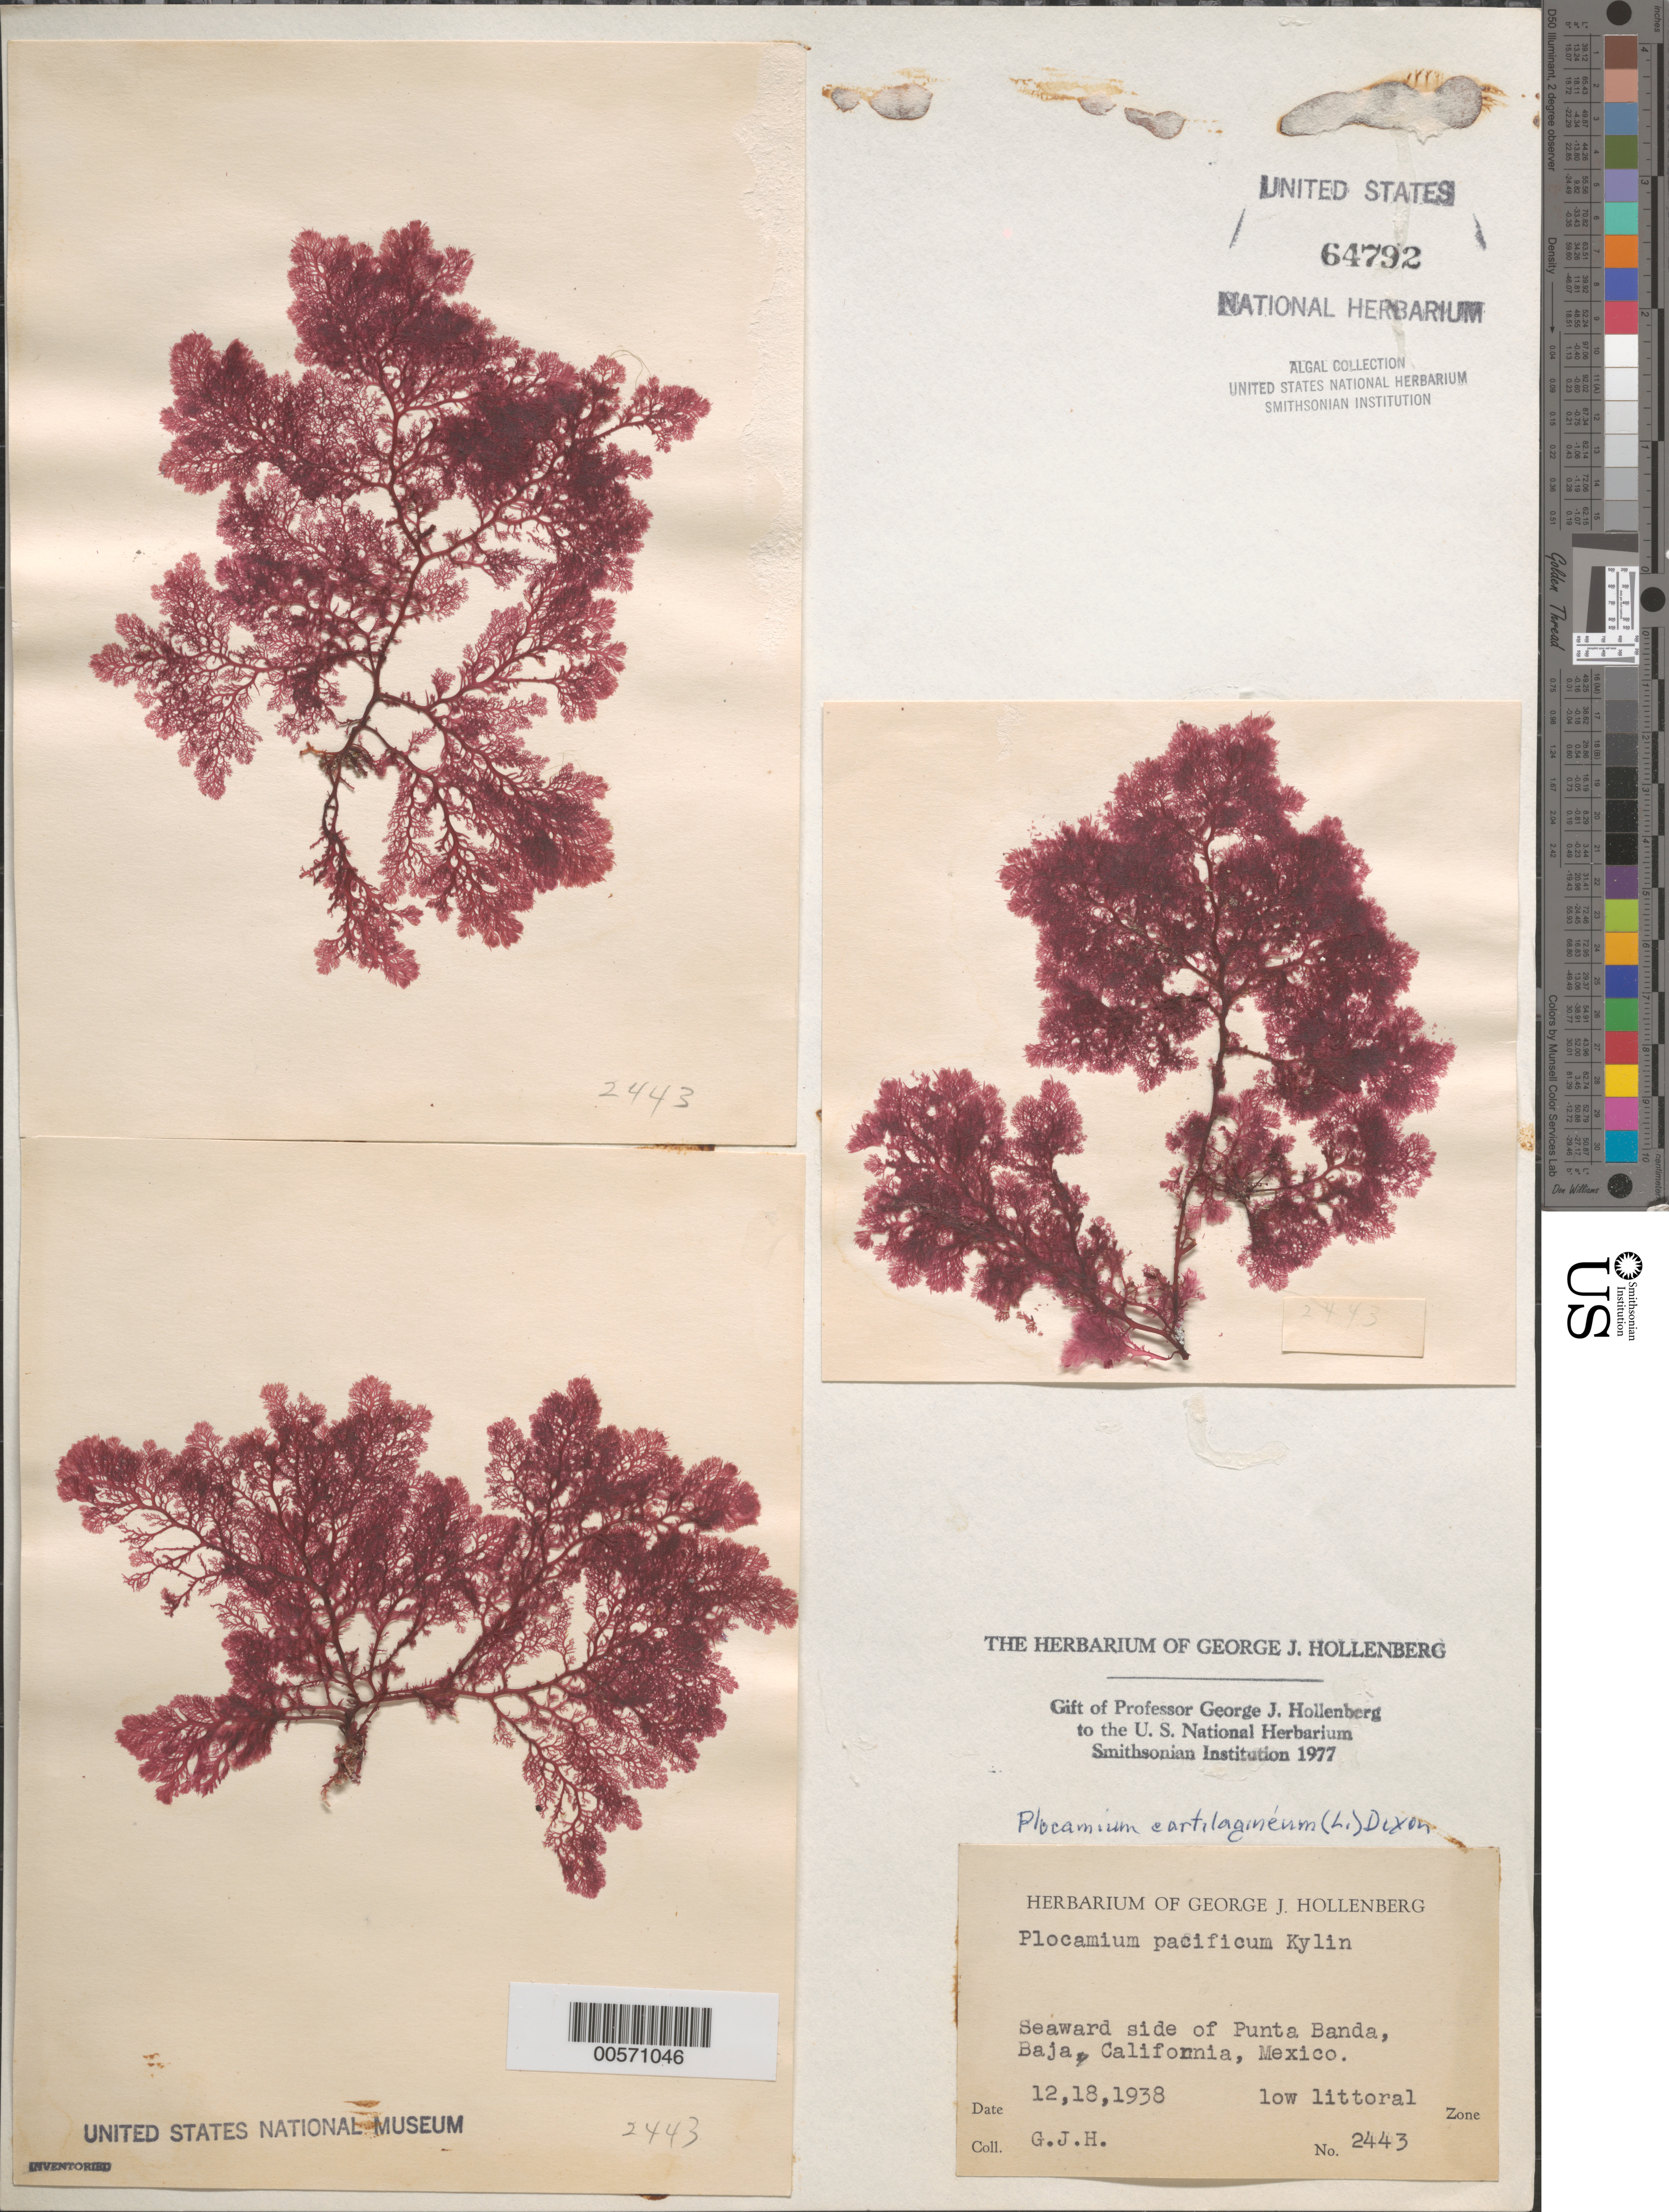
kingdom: Plantae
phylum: Rhodophyta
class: Florideophyceae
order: Plocamiales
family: Plocamiaceae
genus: Plocamium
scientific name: Plocamium cartilagineum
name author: (L.) P.S. Dixon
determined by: Hollenberg, George J.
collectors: G. Hollenberg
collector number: GJH 2443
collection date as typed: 18 Dec 1938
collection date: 1938-12-18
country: Mexico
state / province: Baja California Norte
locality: Seaward side of Punta Banda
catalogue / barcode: US 64792